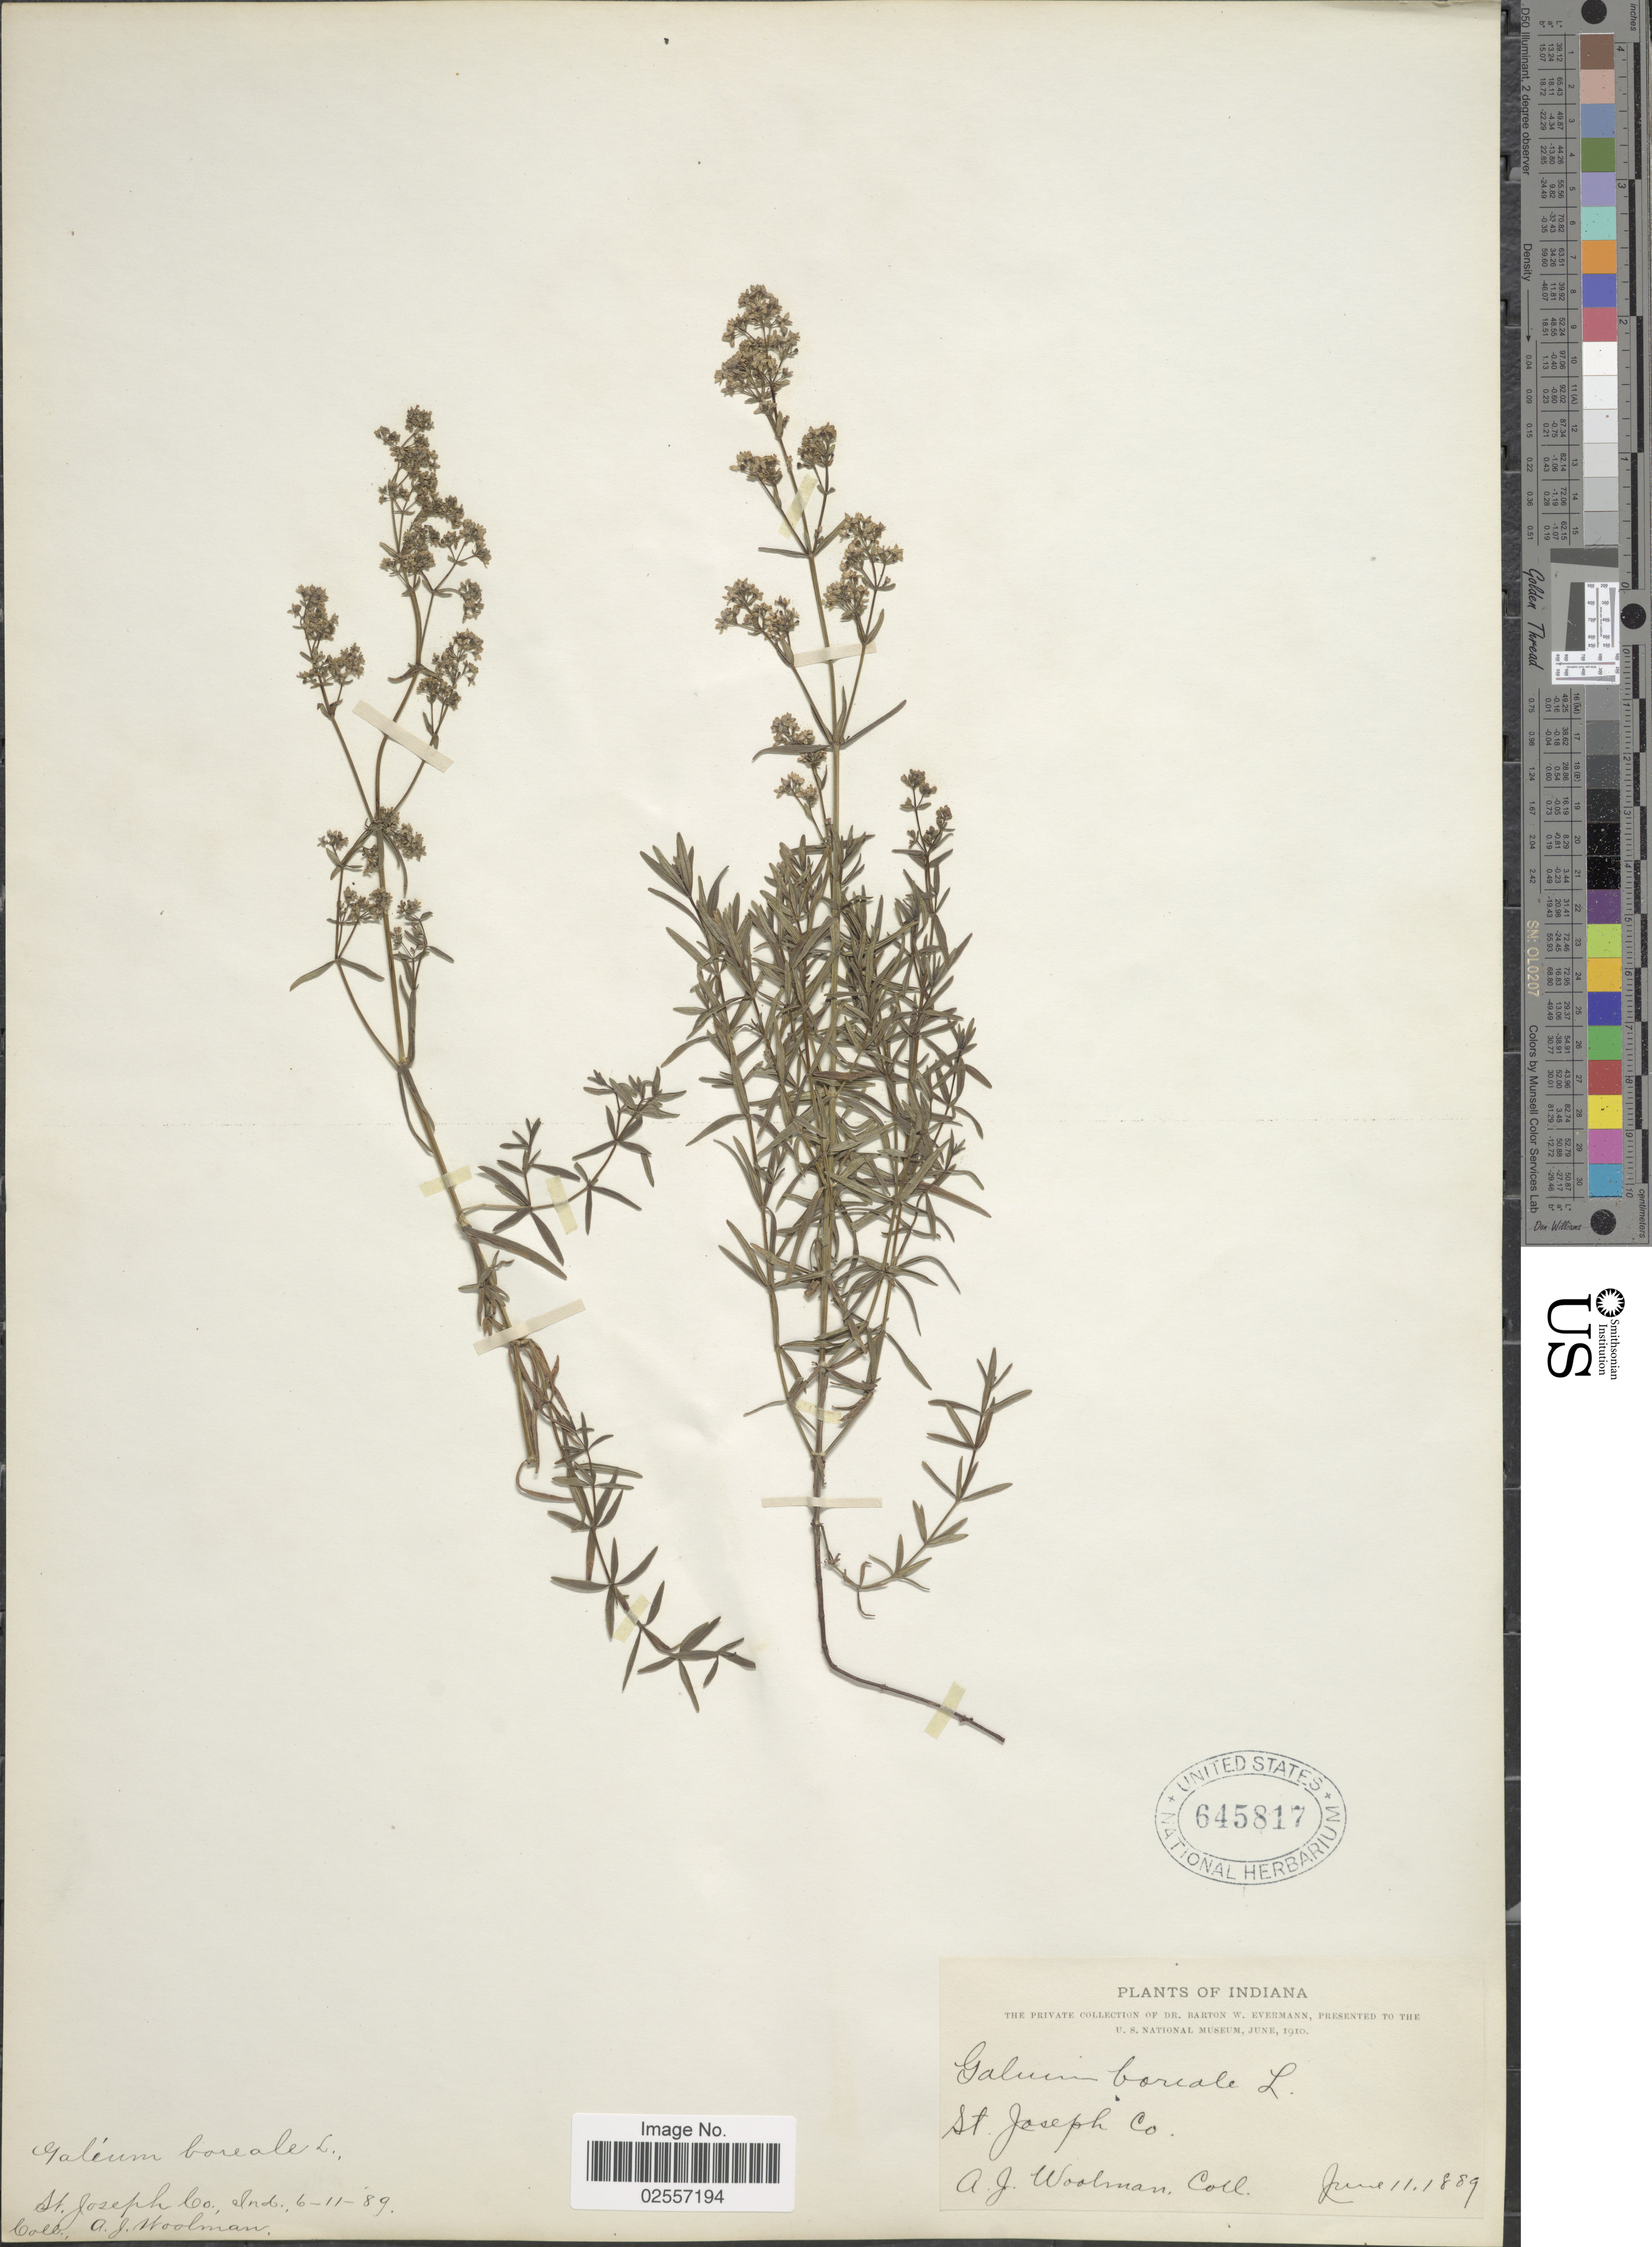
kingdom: Plantae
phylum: Tracheophyta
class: Magnoliopsida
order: Gentianales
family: Rubiaceae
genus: Galium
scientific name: Galium boreale L.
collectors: A. Woolman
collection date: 1889-06-11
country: United States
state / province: Indiana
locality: St. Joseph Co.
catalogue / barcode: US 645817